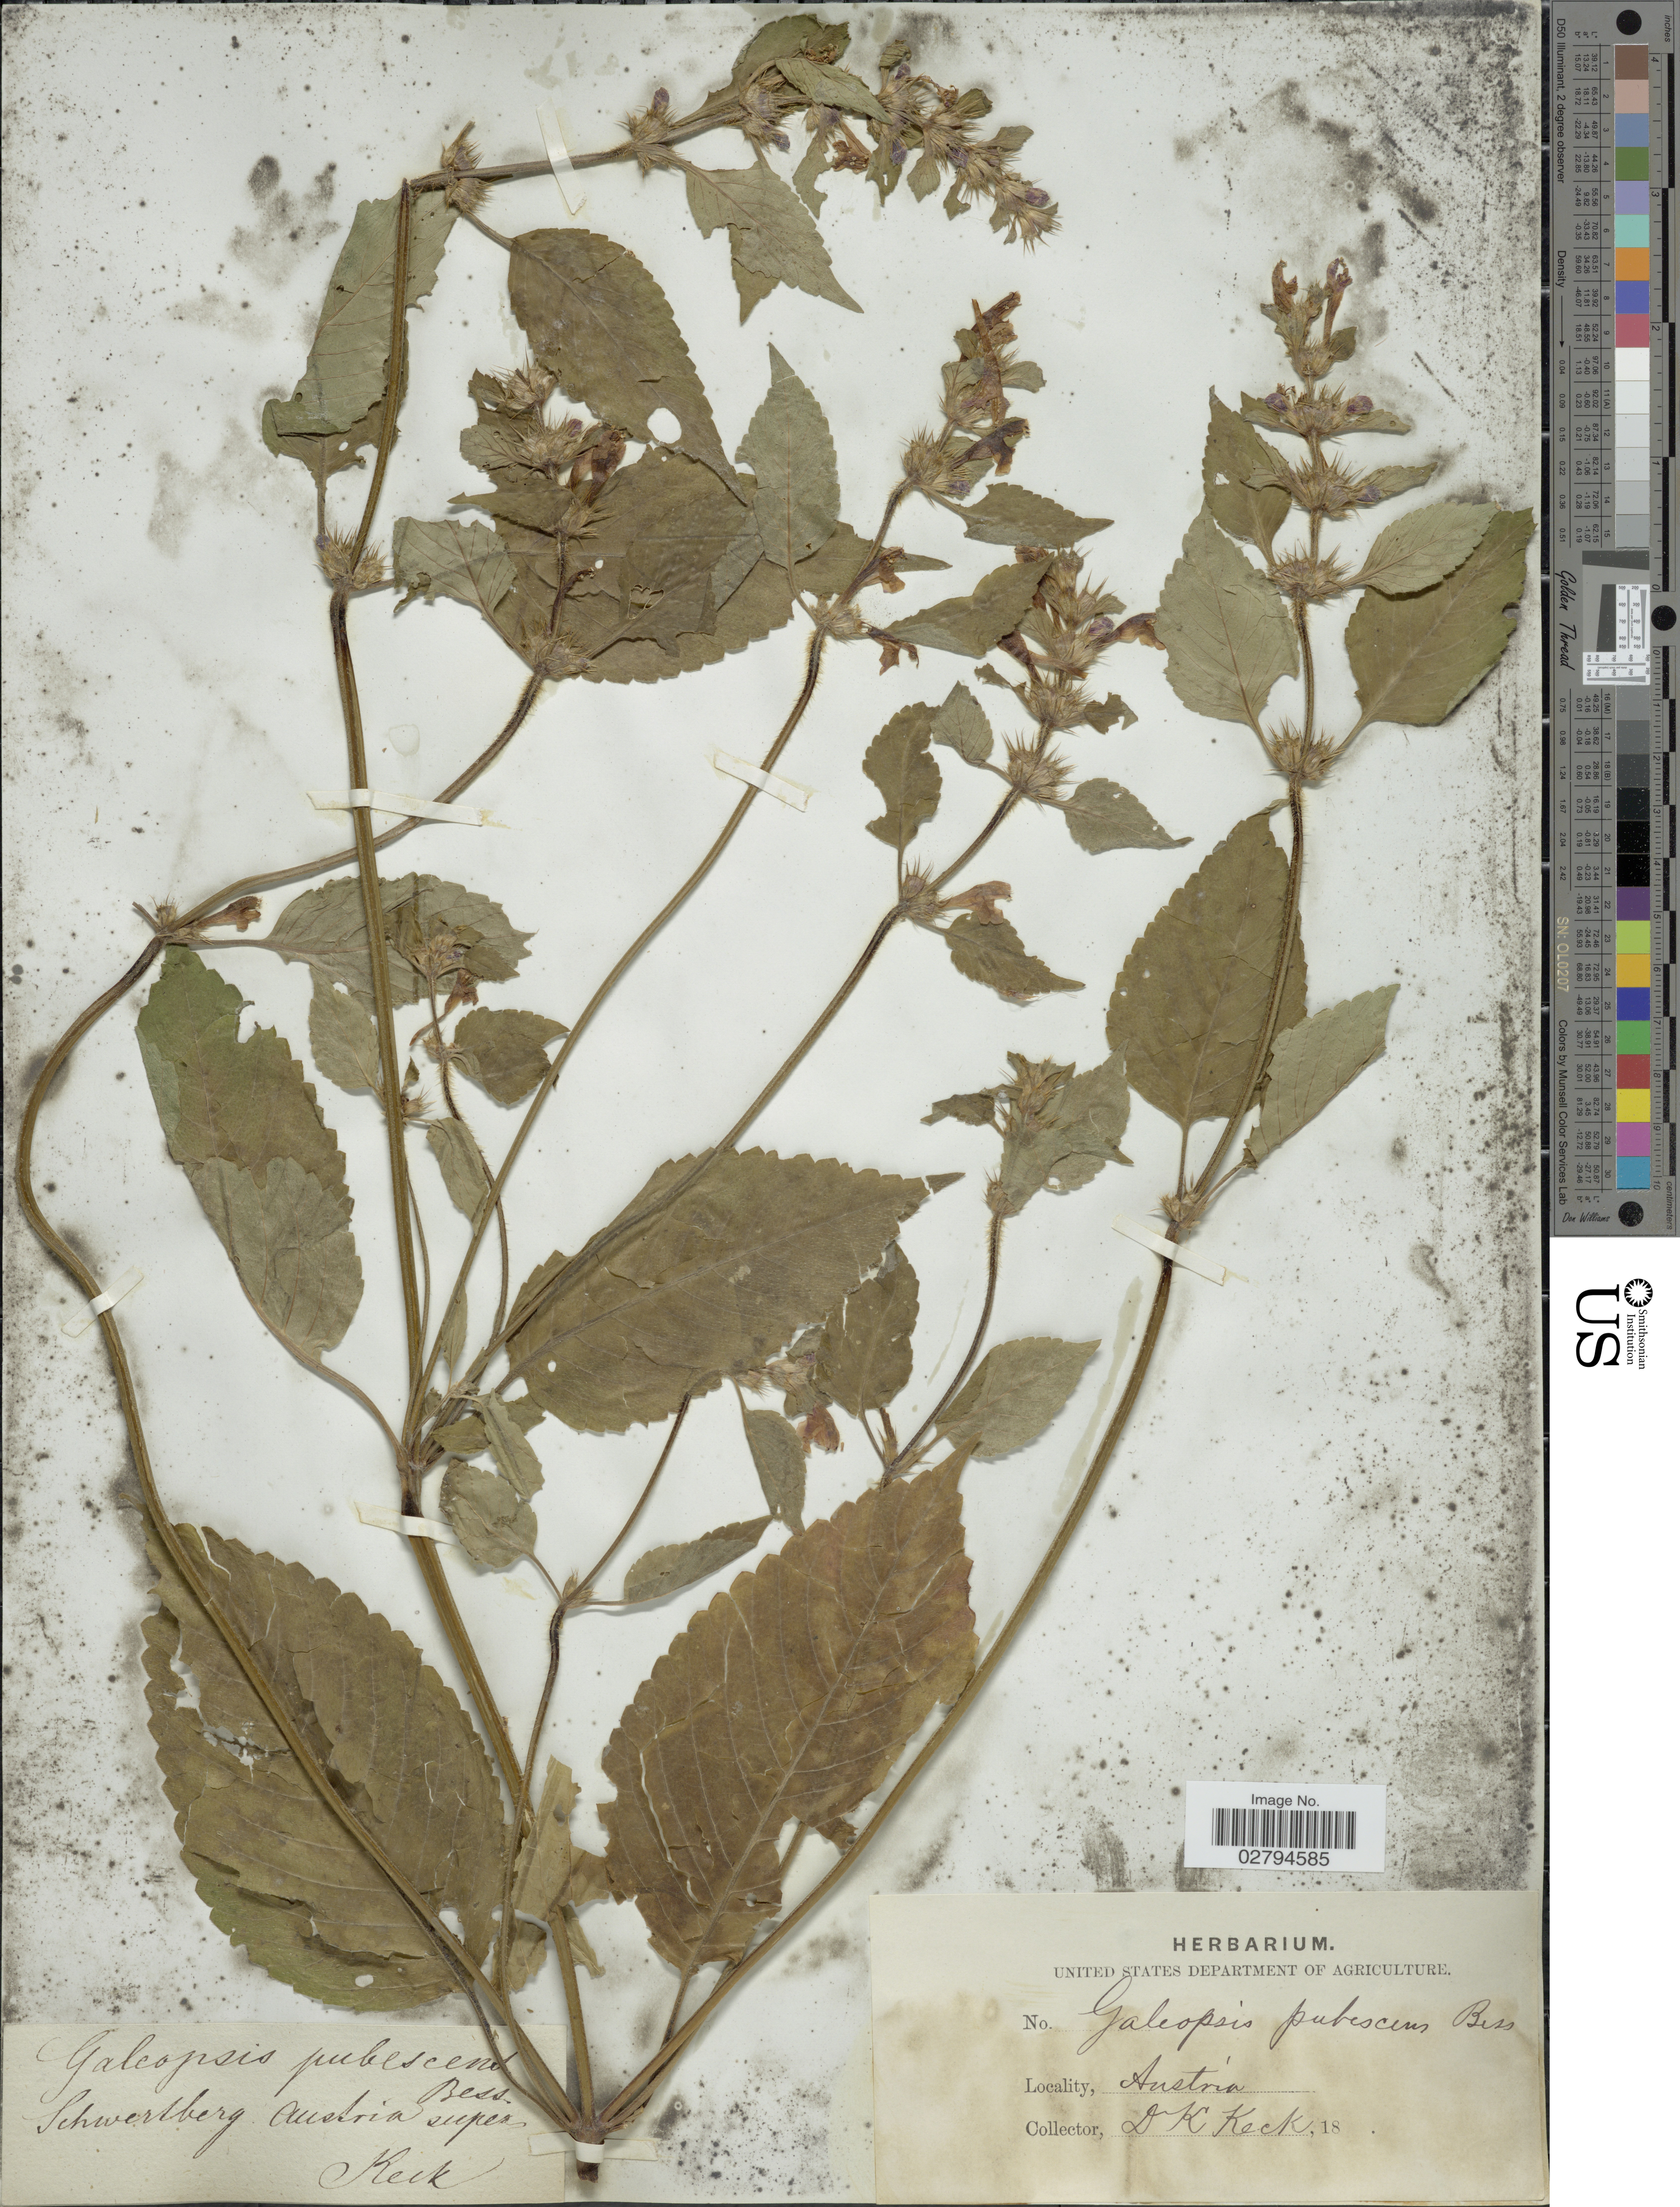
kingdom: Plantae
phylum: Tracheophyta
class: Magnoliopsida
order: Lamiales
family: Lamiaceae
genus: Galeopsis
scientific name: Galeopsis pubescens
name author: Besser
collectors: D. Keck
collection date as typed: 18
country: Austria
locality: Schwertberg. Austria supes [interpreted].